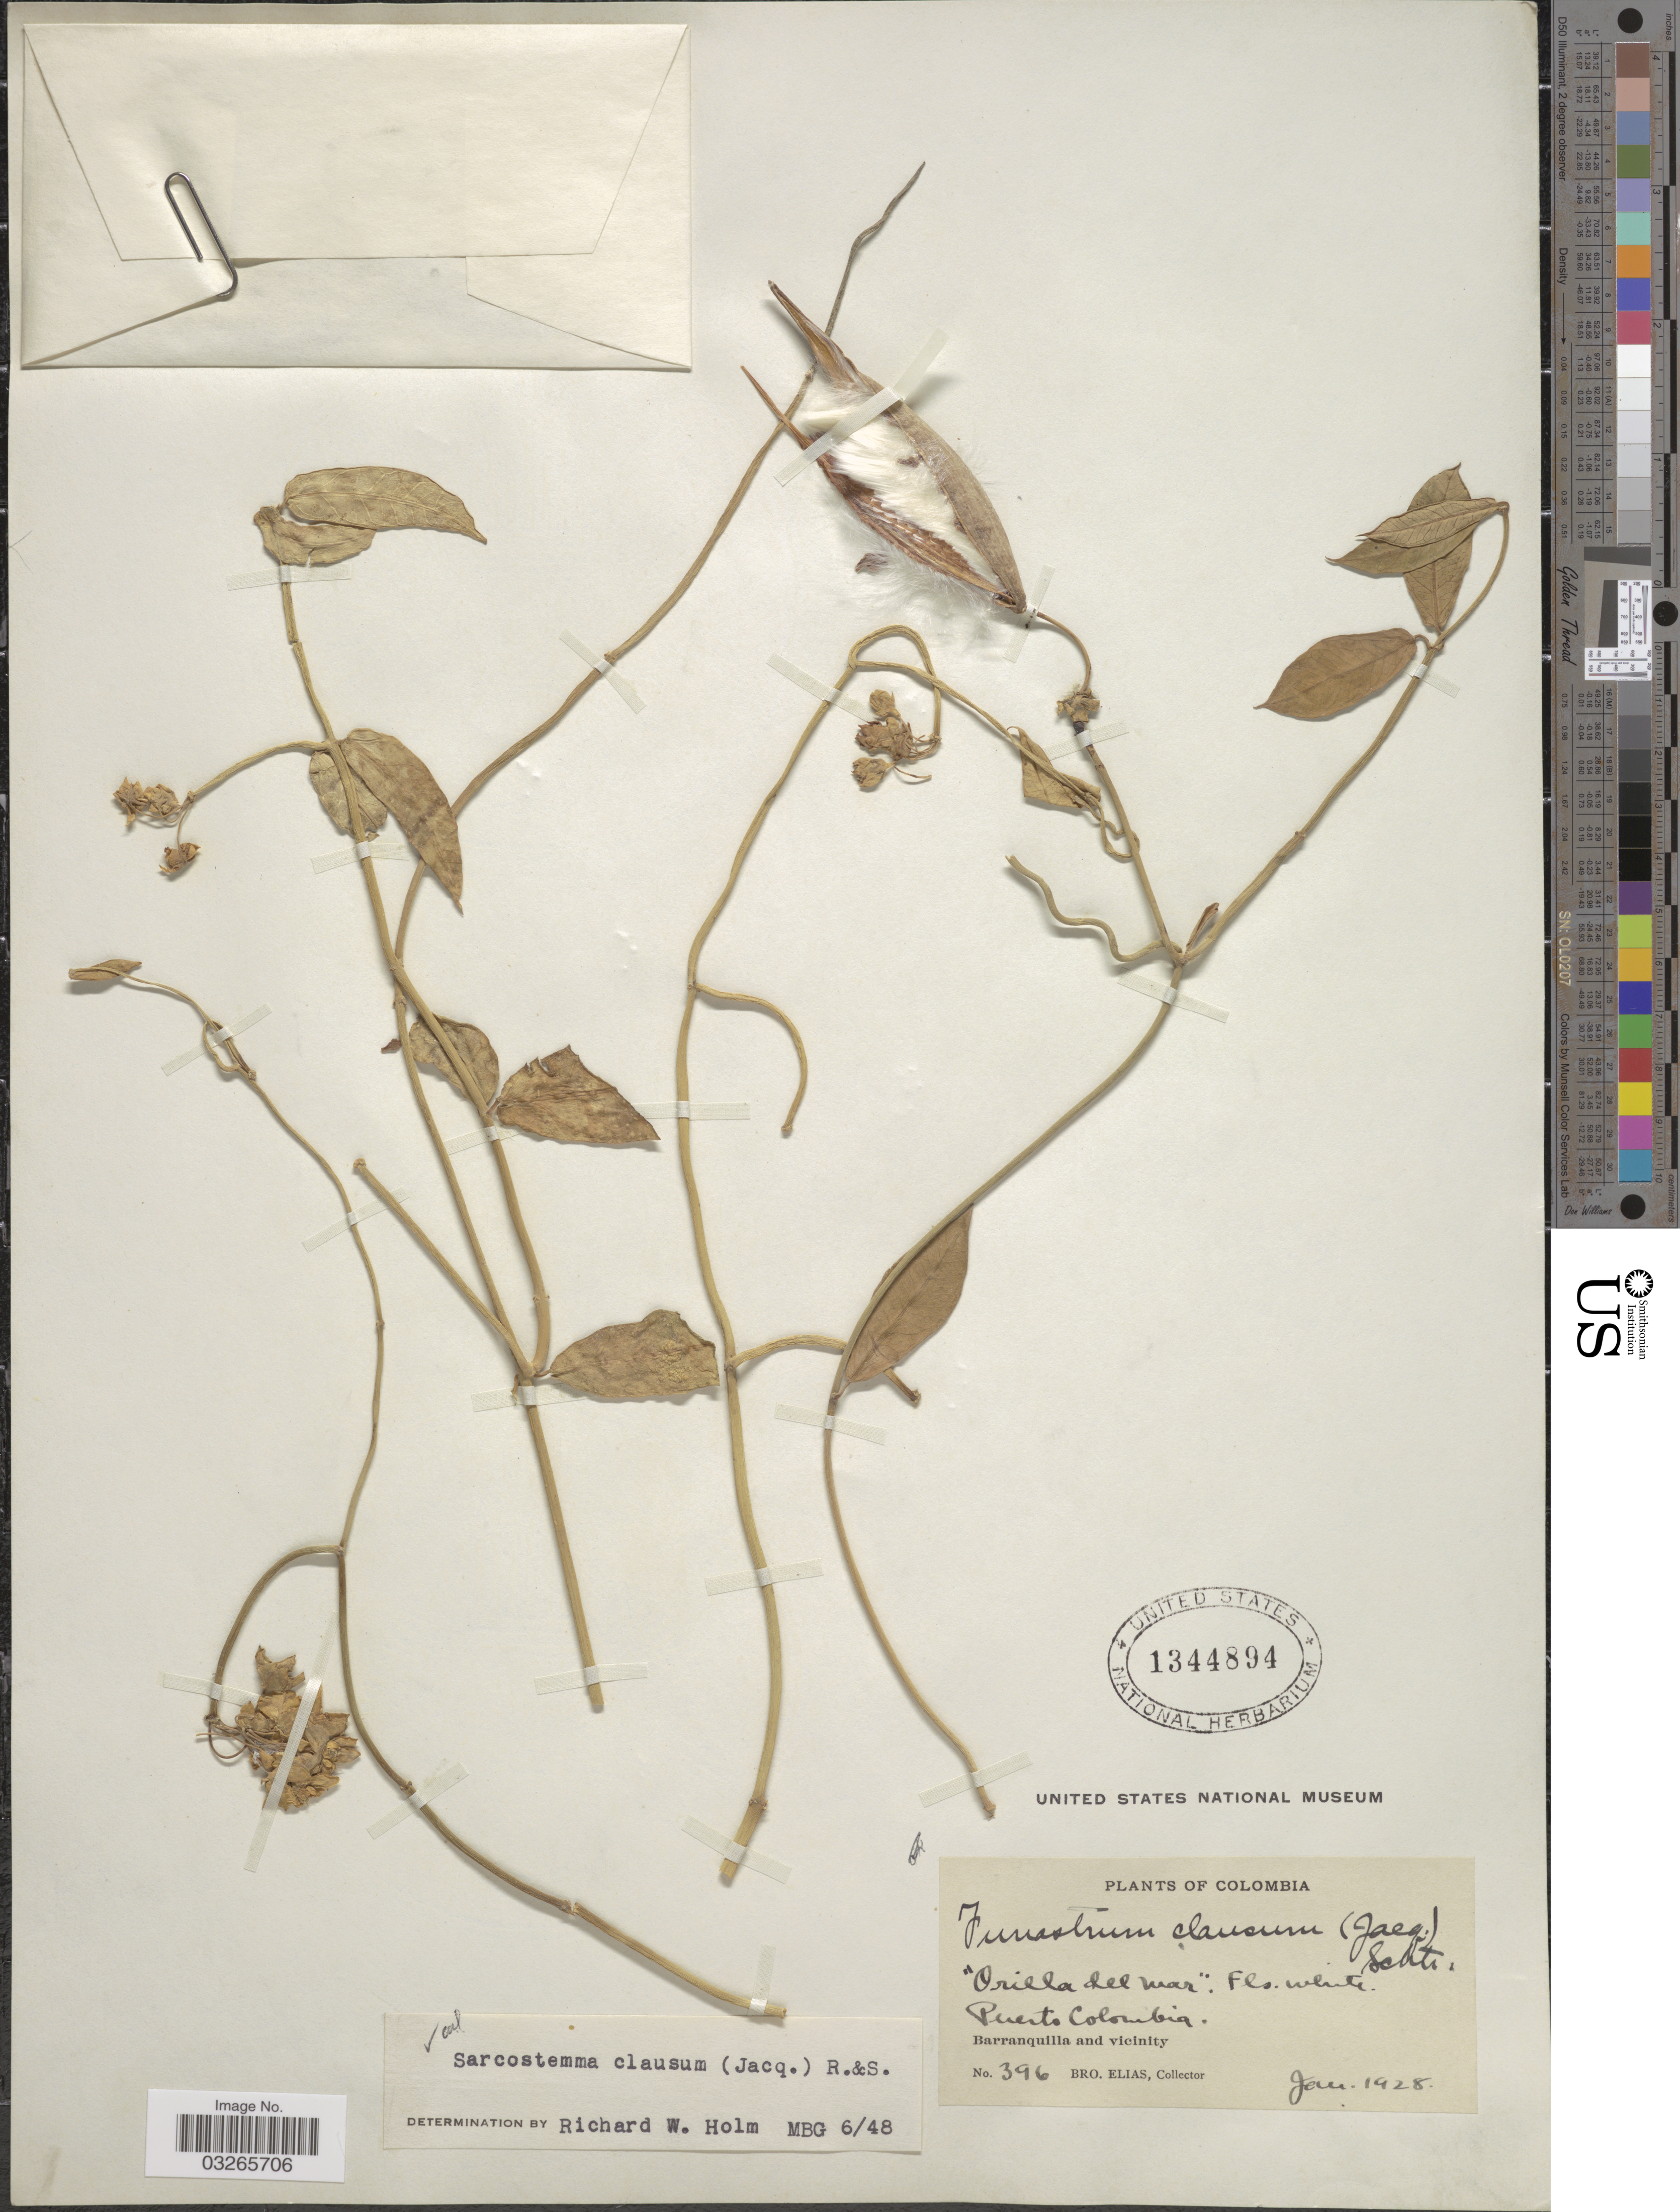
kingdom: Plantae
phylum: Tracheophyta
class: Magnoliopsida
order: Gentianales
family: Apocynaceae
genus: Sarcostemma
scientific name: Sarcostemma clausum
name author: (Jacq.) Schult.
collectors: Bro. Elias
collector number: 396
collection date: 1928-01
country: Colombia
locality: Puerto Colombia. Barranquilla and vicinity.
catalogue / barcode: US 1344894